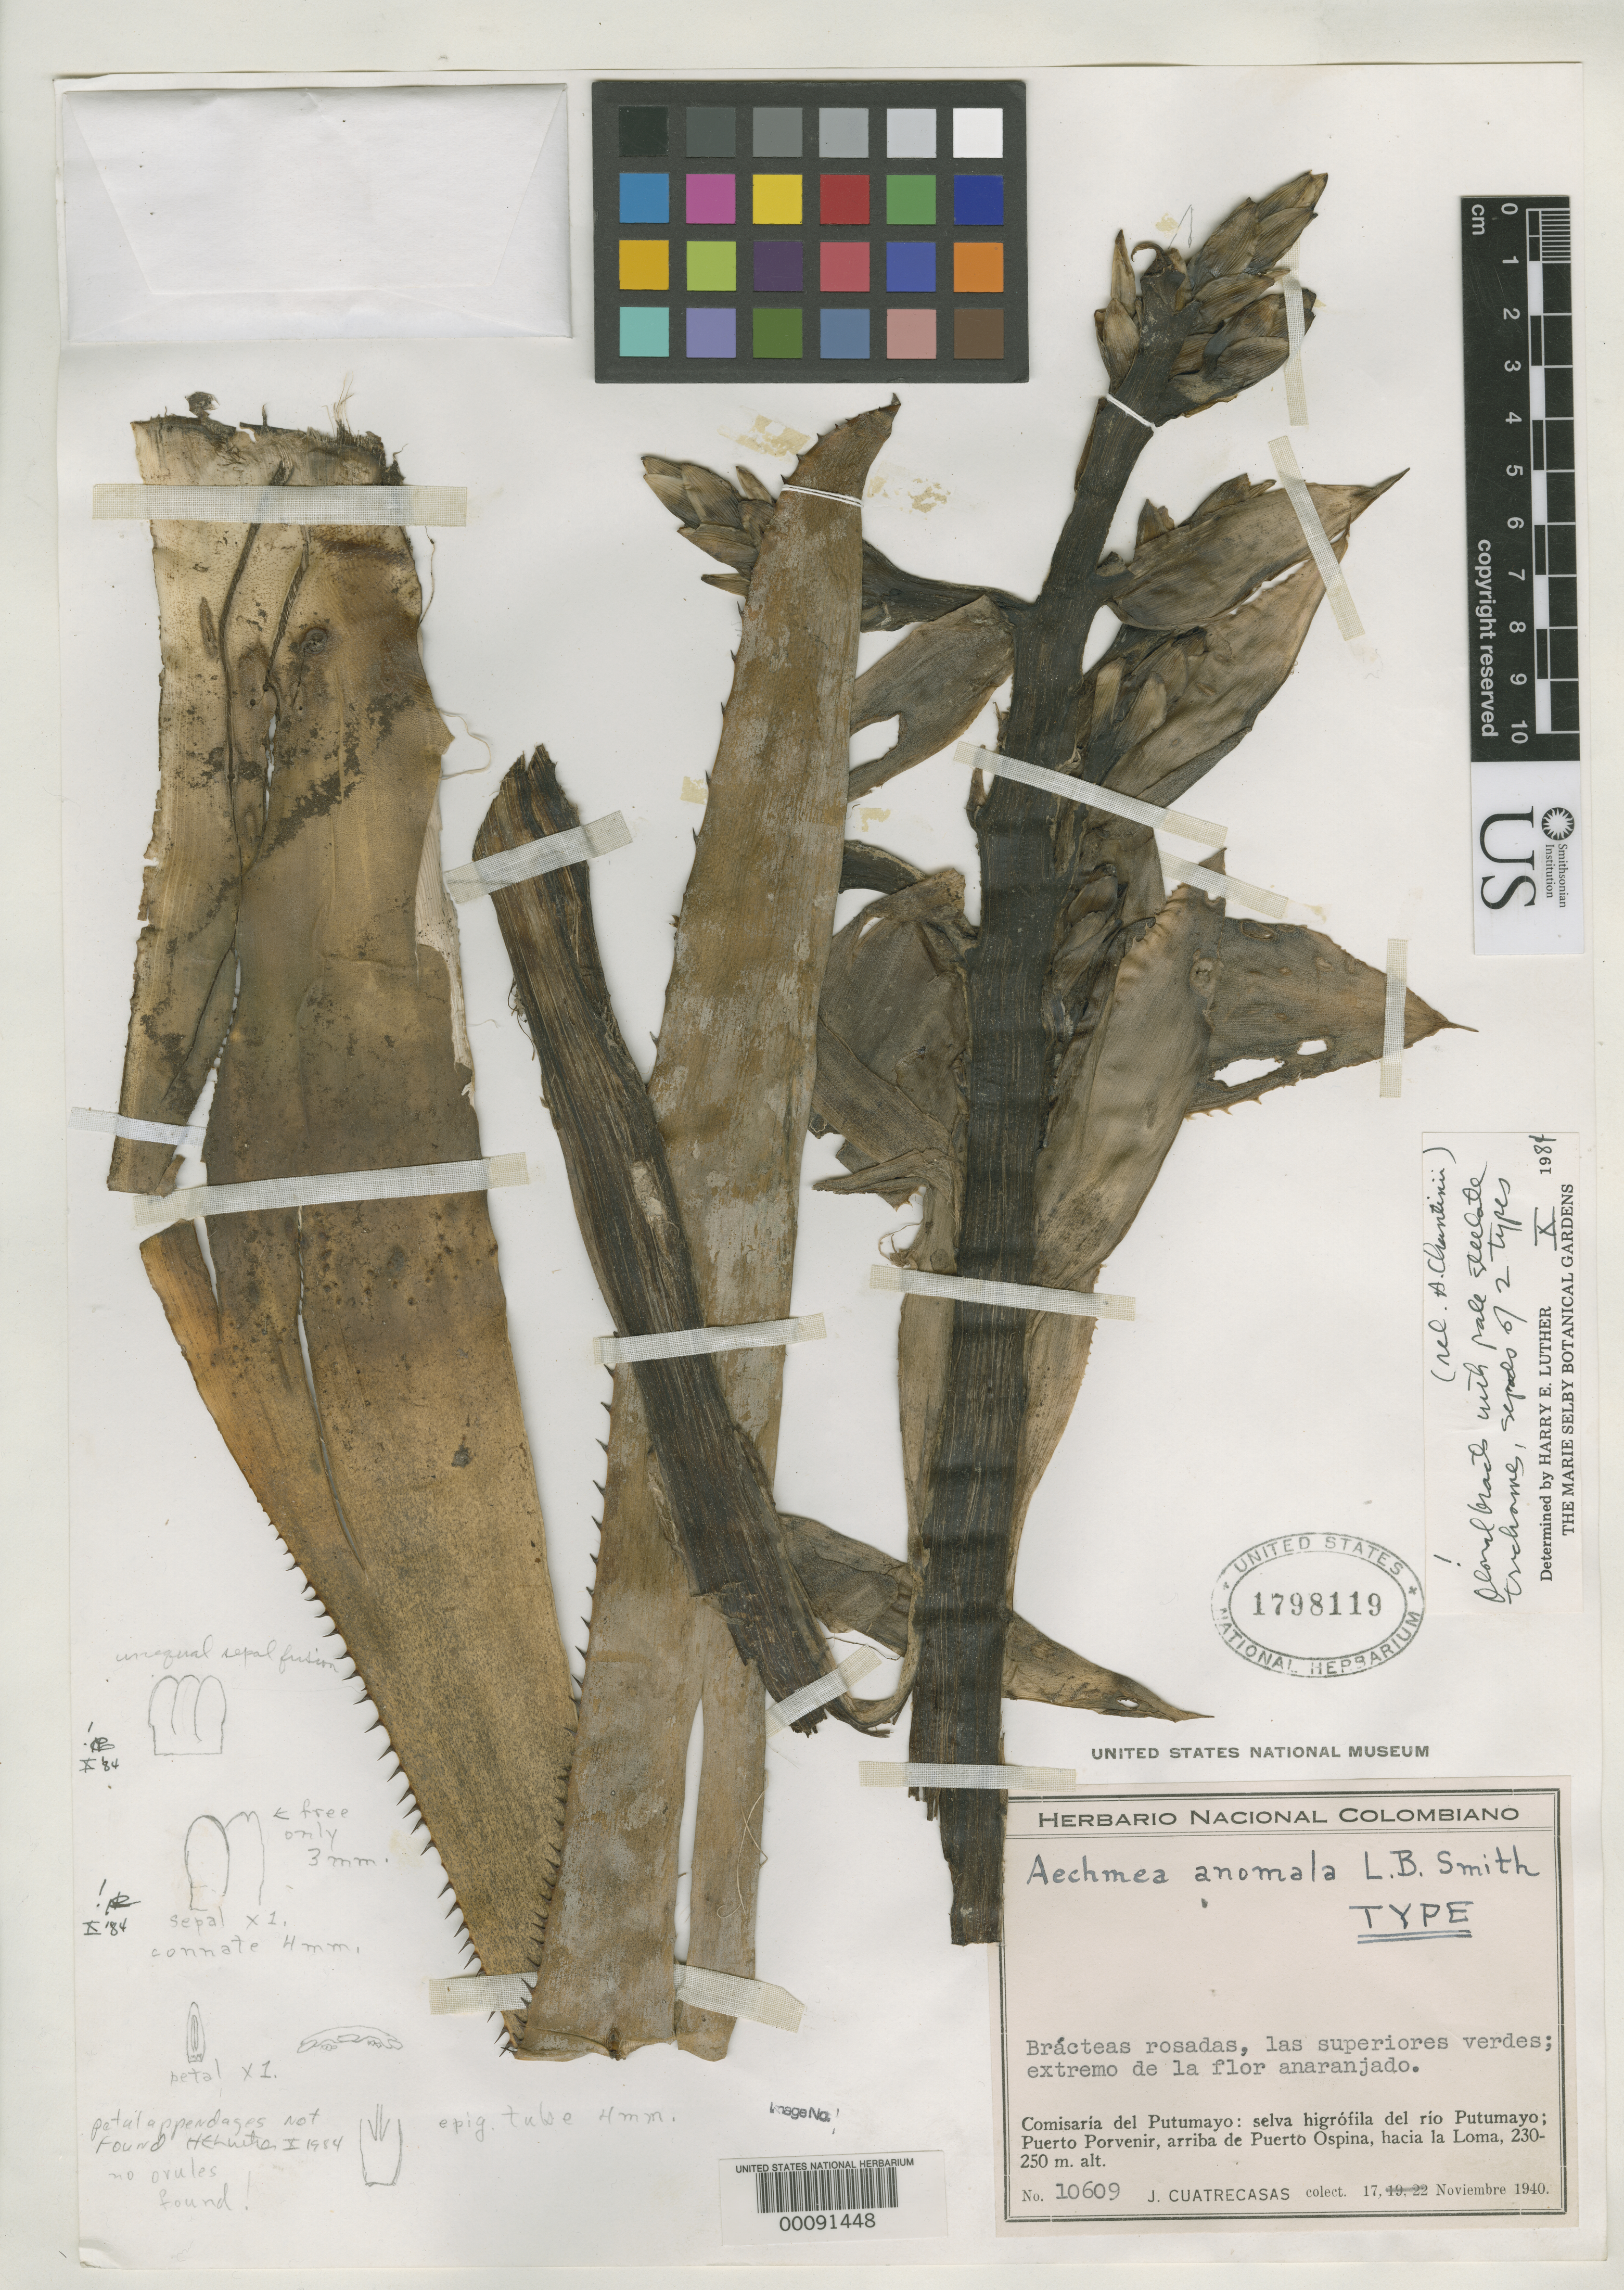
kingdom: Plantae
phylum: Tracheophyta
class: Liliopsida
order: Poales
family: Bromeliaceae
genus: Aechmea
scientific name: Aechmea anomala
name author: L.B. Sm.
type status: Holotype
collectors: J. Cuatrecasas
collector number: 10609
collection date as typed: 17 Nov 1940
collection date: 1940-11-17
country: Colombia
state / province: Putumayo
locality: Rio Putumayo, Puerto Porvenir, Arriba de Puerto Ospina, Hacia La Loma.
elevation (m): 230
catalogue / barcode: US 1798119